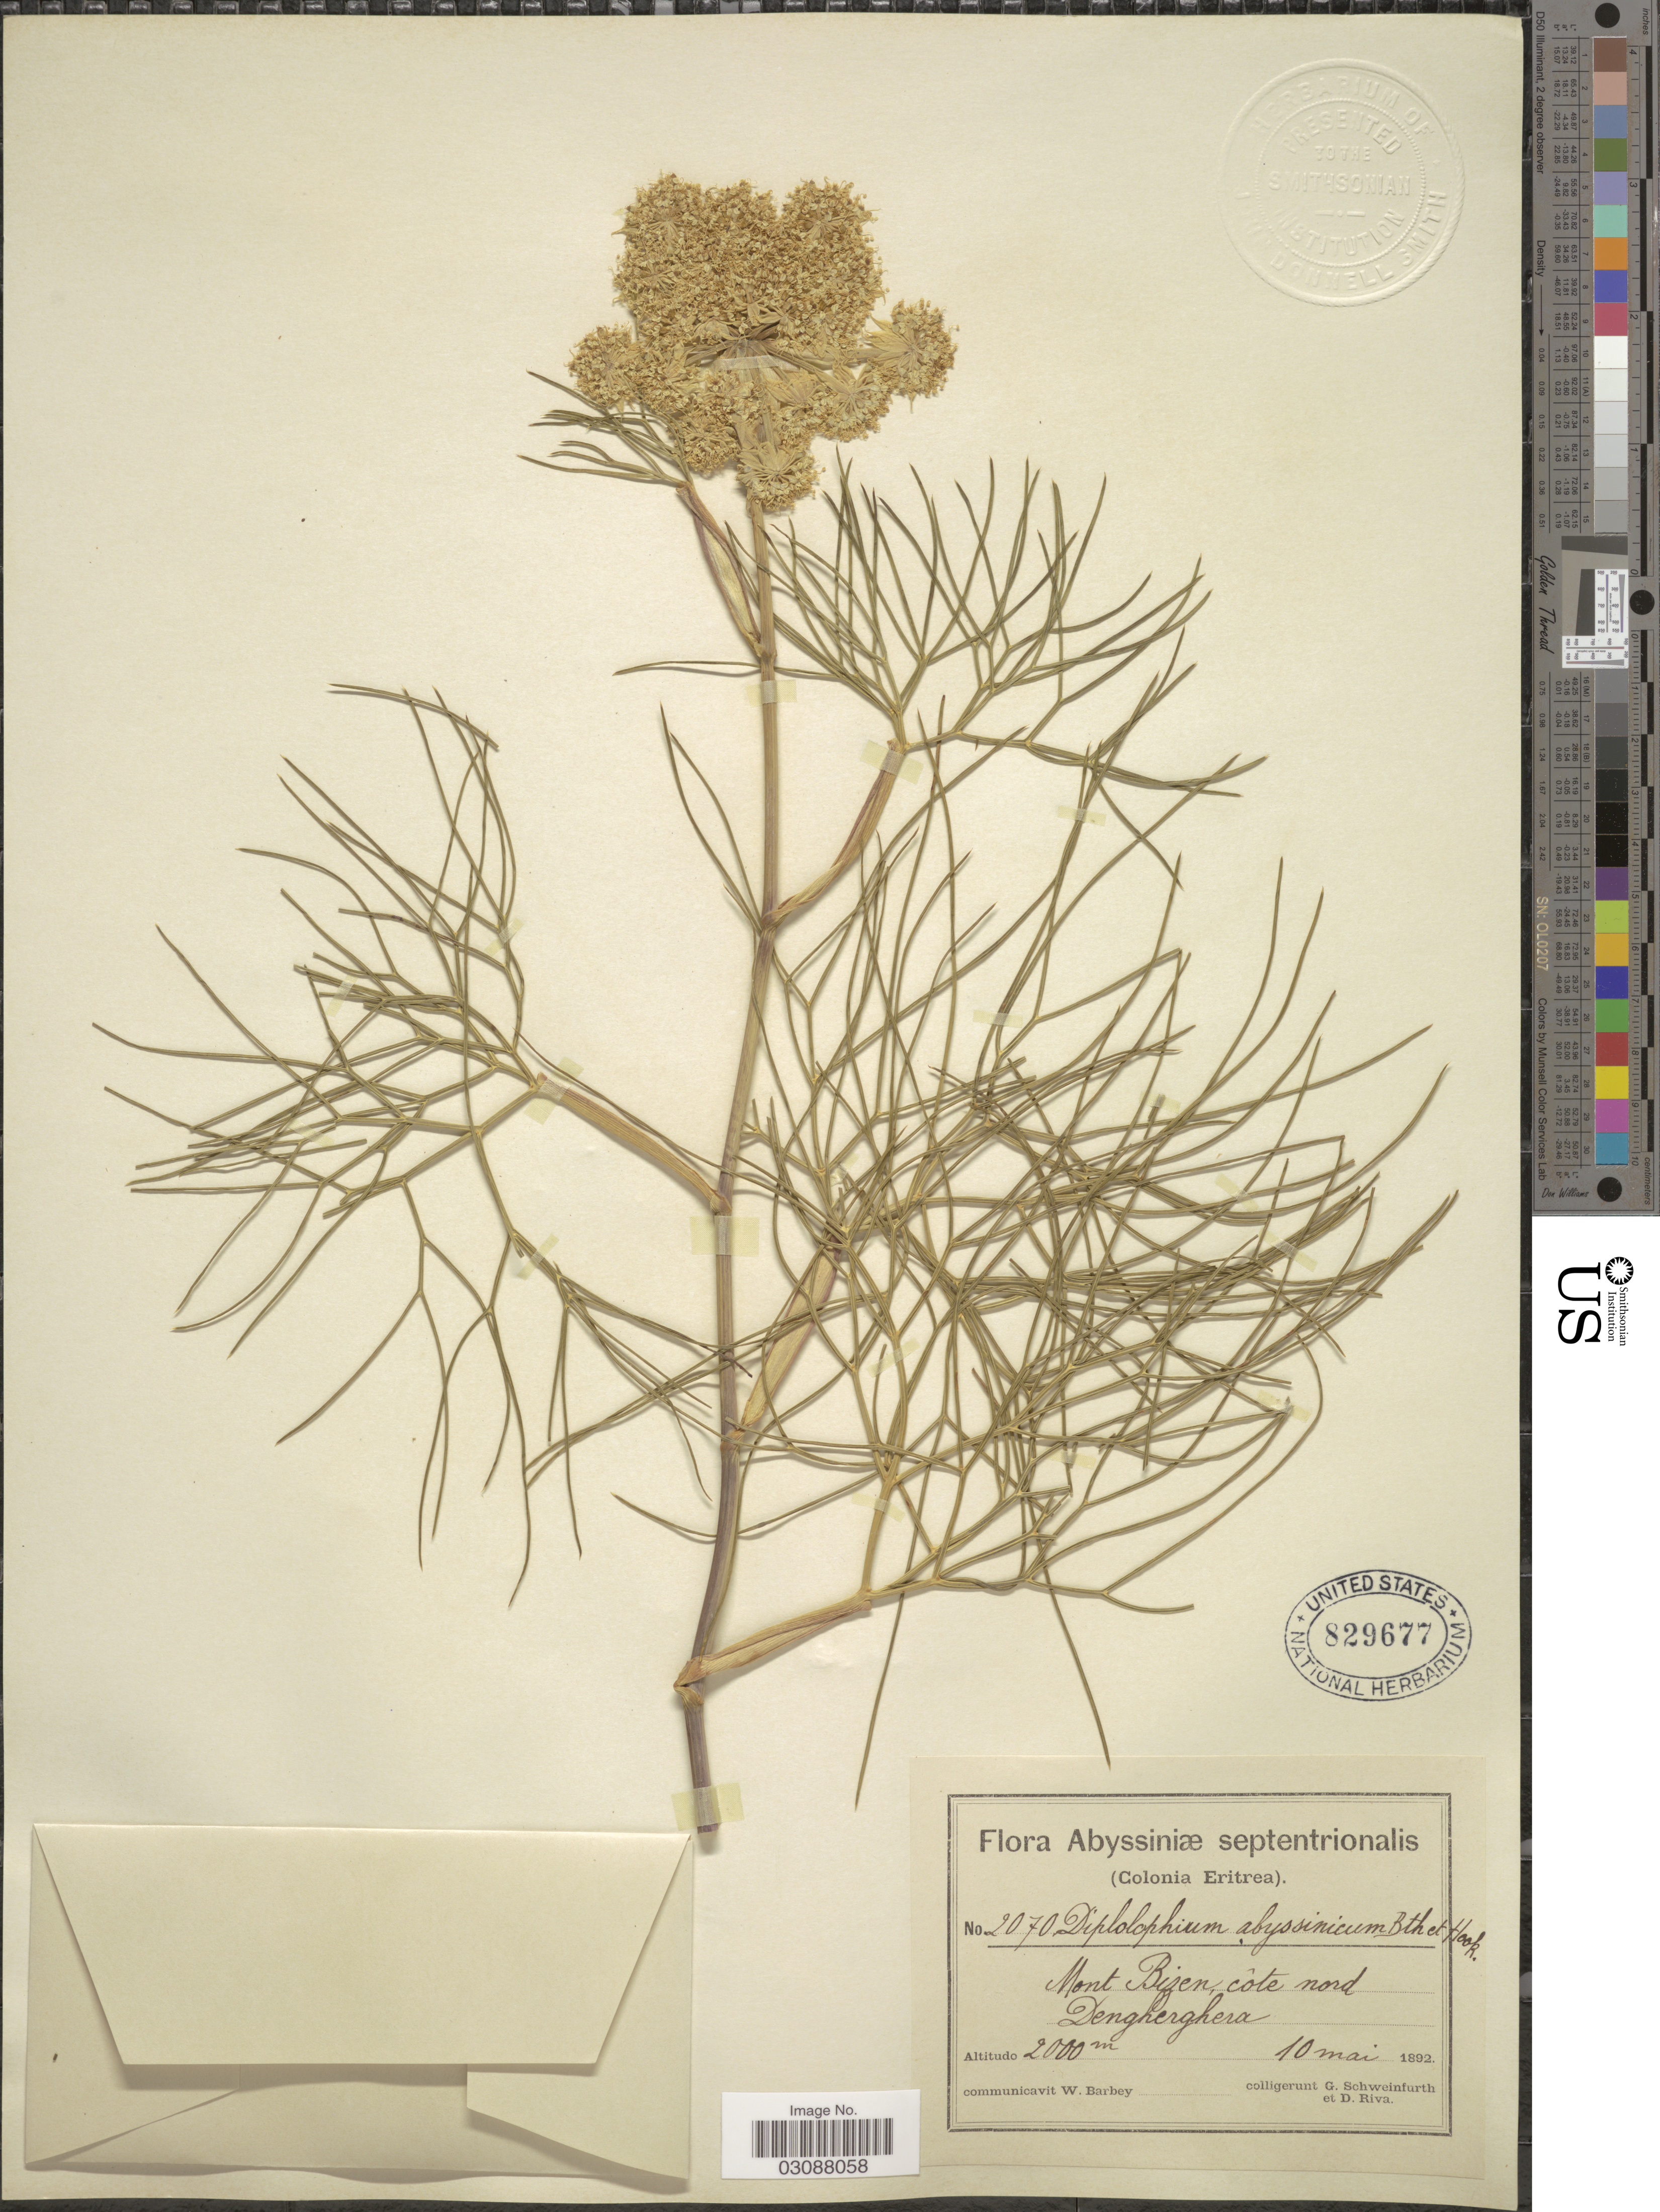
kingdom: Plantae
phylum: Tracheophyta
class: Magnoliopsida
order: Apiales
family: Apiaceae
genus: Diplolophium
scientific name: Diplolophium abyssinicum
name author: (Hochst. ex A. Rich.) Benth. & Hook. f.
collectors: G. A. Schweinfurth (herbarium) & D. Riva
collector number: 2070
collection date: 1892-05-10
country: Eritrea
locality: Abyssiniæ septentrionalis. (Colonia Eritrea) Mont Bizen, côte nord Dengherghera.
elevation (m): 2000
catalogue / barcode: US 829677